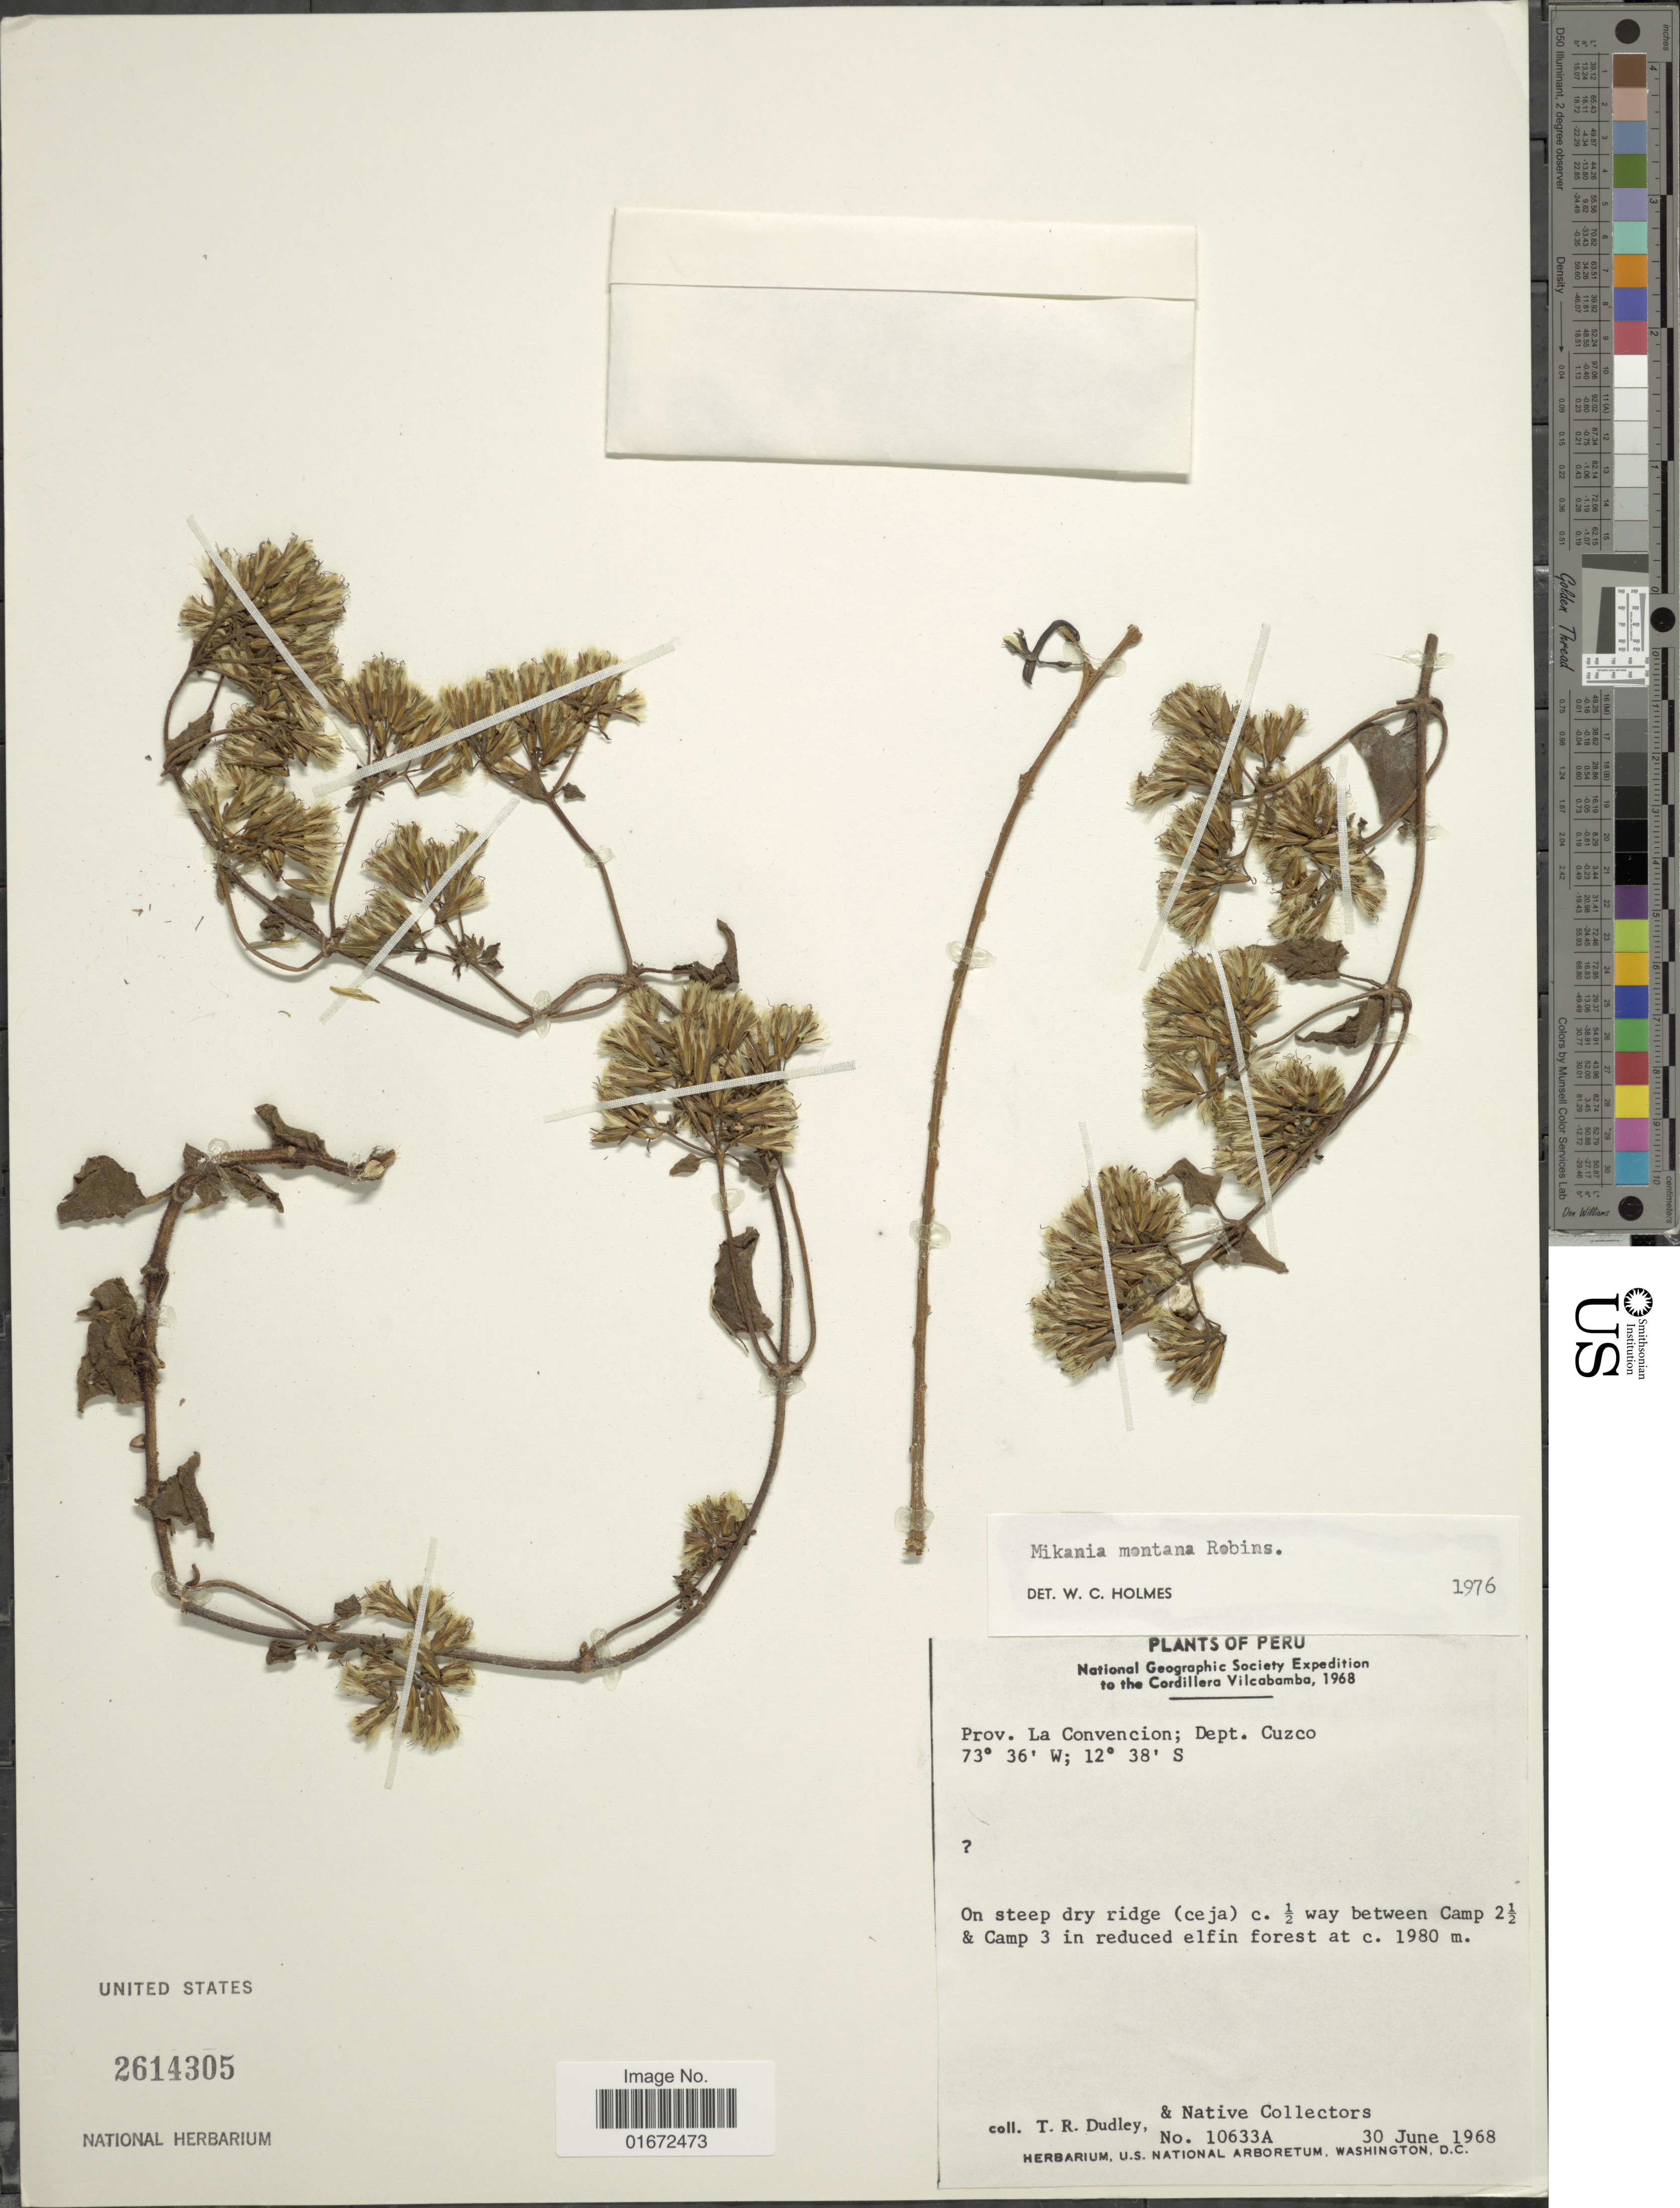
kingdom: Plantae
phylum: Tracheophyta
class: Magnoliopsida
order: Asterales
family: Asteraceae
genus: Mikania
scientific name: Mikania montana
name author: B.L. Rob.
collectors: T. R. Dudley & Native collectors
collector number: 10633A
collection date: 1968-06-30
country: Peru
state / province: Cusco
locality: Prov. La Convencion; Dept. Cuzco. On steep dry ridge (ceja) c. ½ way between Camp 2½ & Camp 3 in reduced elfin forest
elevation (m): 1980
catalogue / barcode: US 2614305